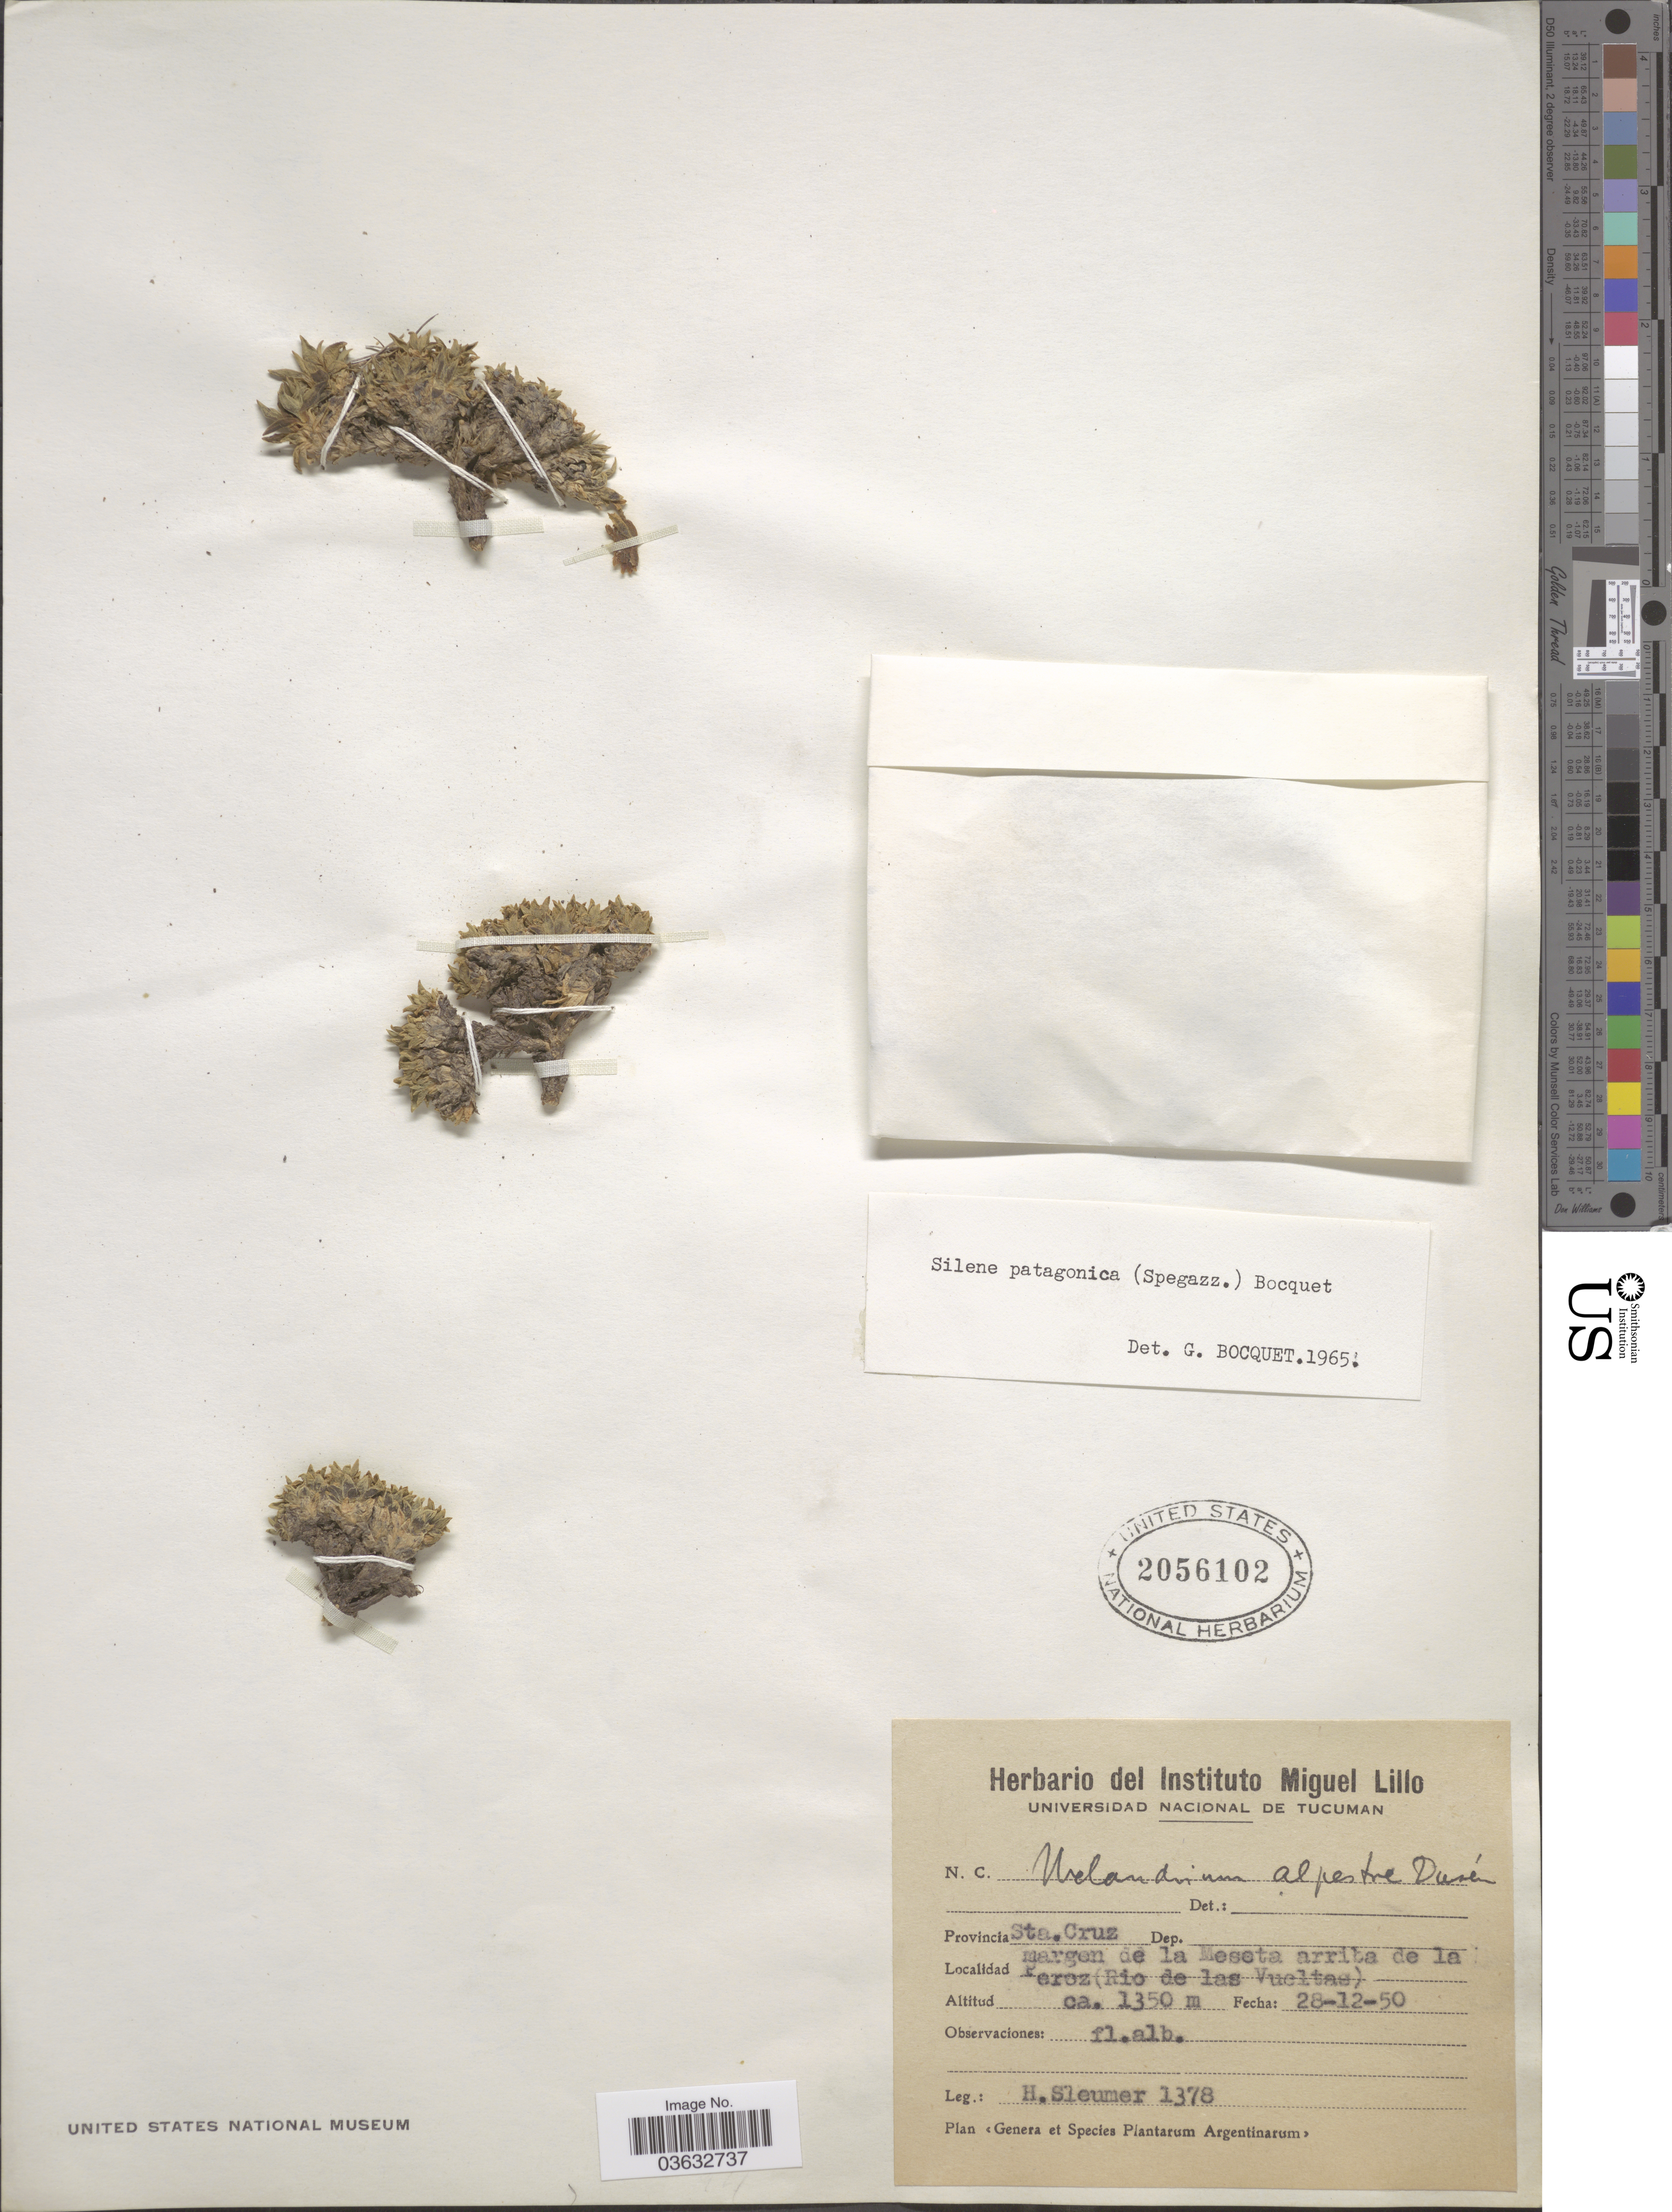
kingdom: Plantae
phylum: Tracheophyta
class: Magnoliopsida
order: Caryophyllales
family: Caryophyllaceae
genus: Silene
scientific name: Silene patagonica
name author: (Speg.) Bocquet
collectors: H. O. Sleumer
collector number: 1378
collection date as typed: Transcribed d/m/y: 28/12/50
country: Argentina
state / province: Santa Cruz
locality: Margen de la Meseta arriba de la Perez (Rio de las Vueltas).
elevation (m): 1350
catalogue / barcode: US 2056102